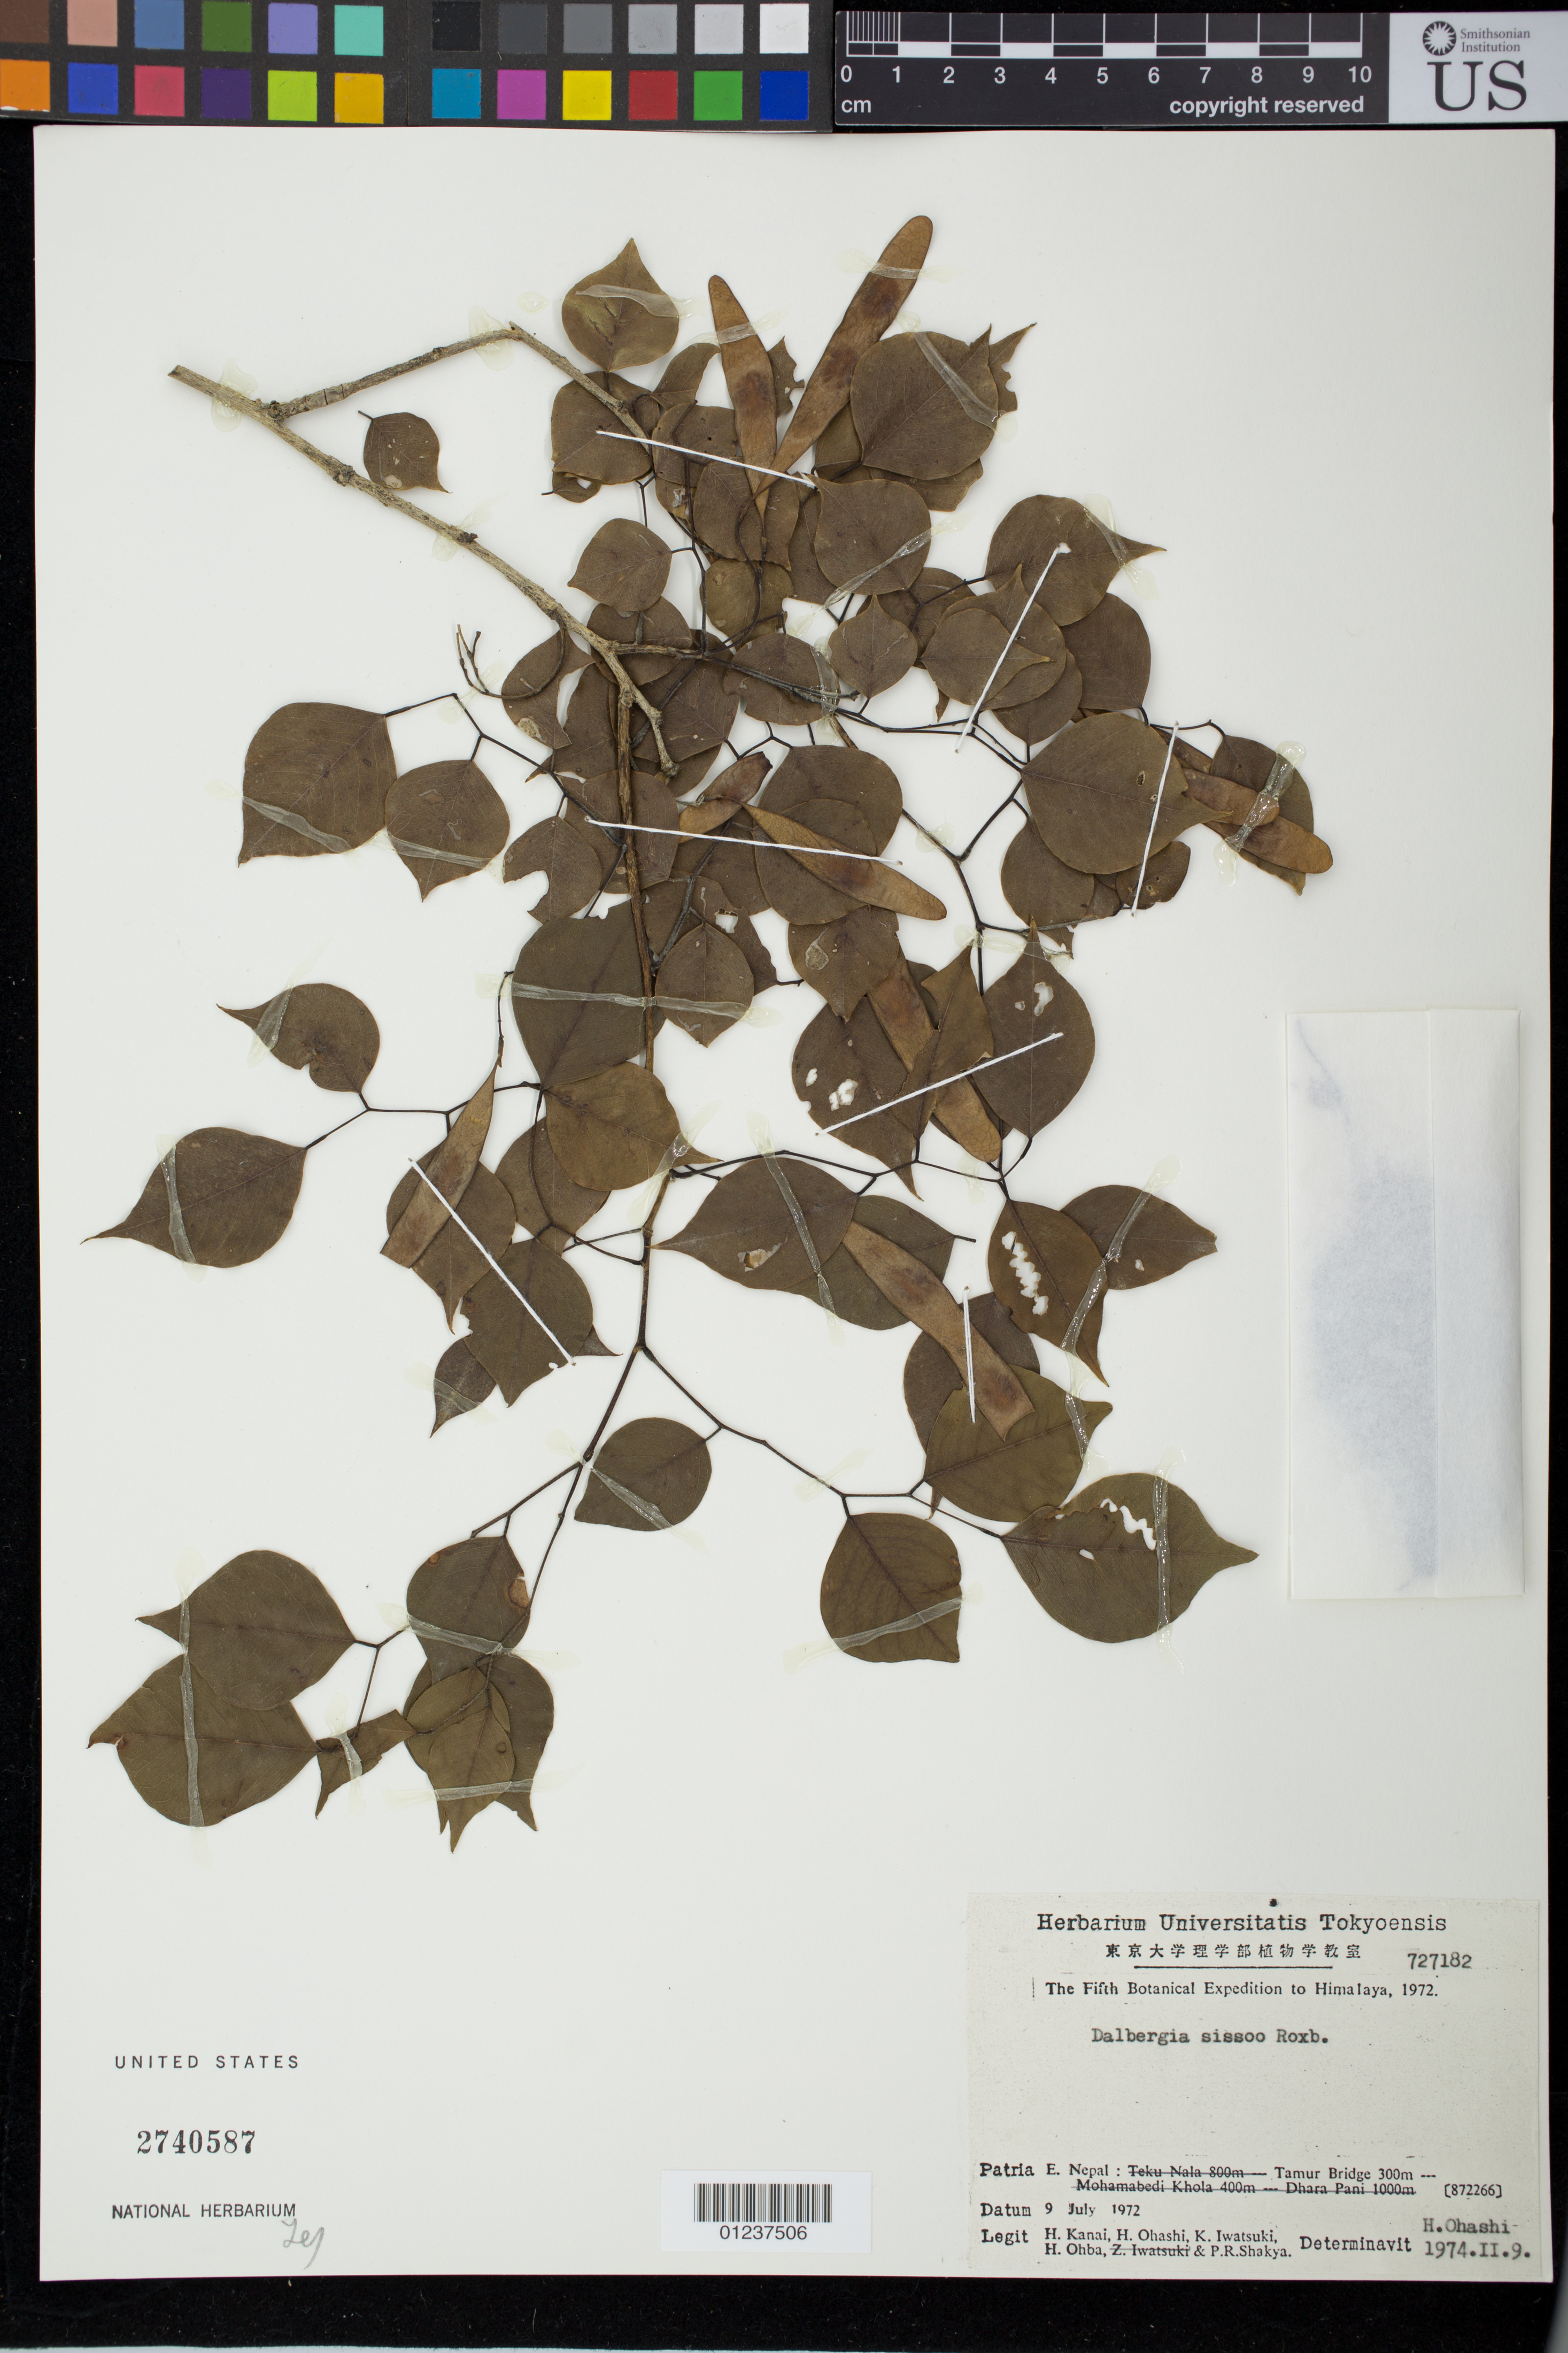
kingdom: Plantae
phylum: Tracheophyta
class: Magnoliopsida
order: Fabales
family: Fabaceae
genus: Dalbergia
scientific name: Dalbergia sissoo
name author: Roxb.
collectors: H. Kanai, H. Ohashi, K. Iwatsuki & H. Ohba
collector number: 727182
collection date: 1972-07-09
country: Nepal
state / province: Eastern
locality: Tamur Bridge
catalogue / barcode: US 2740587